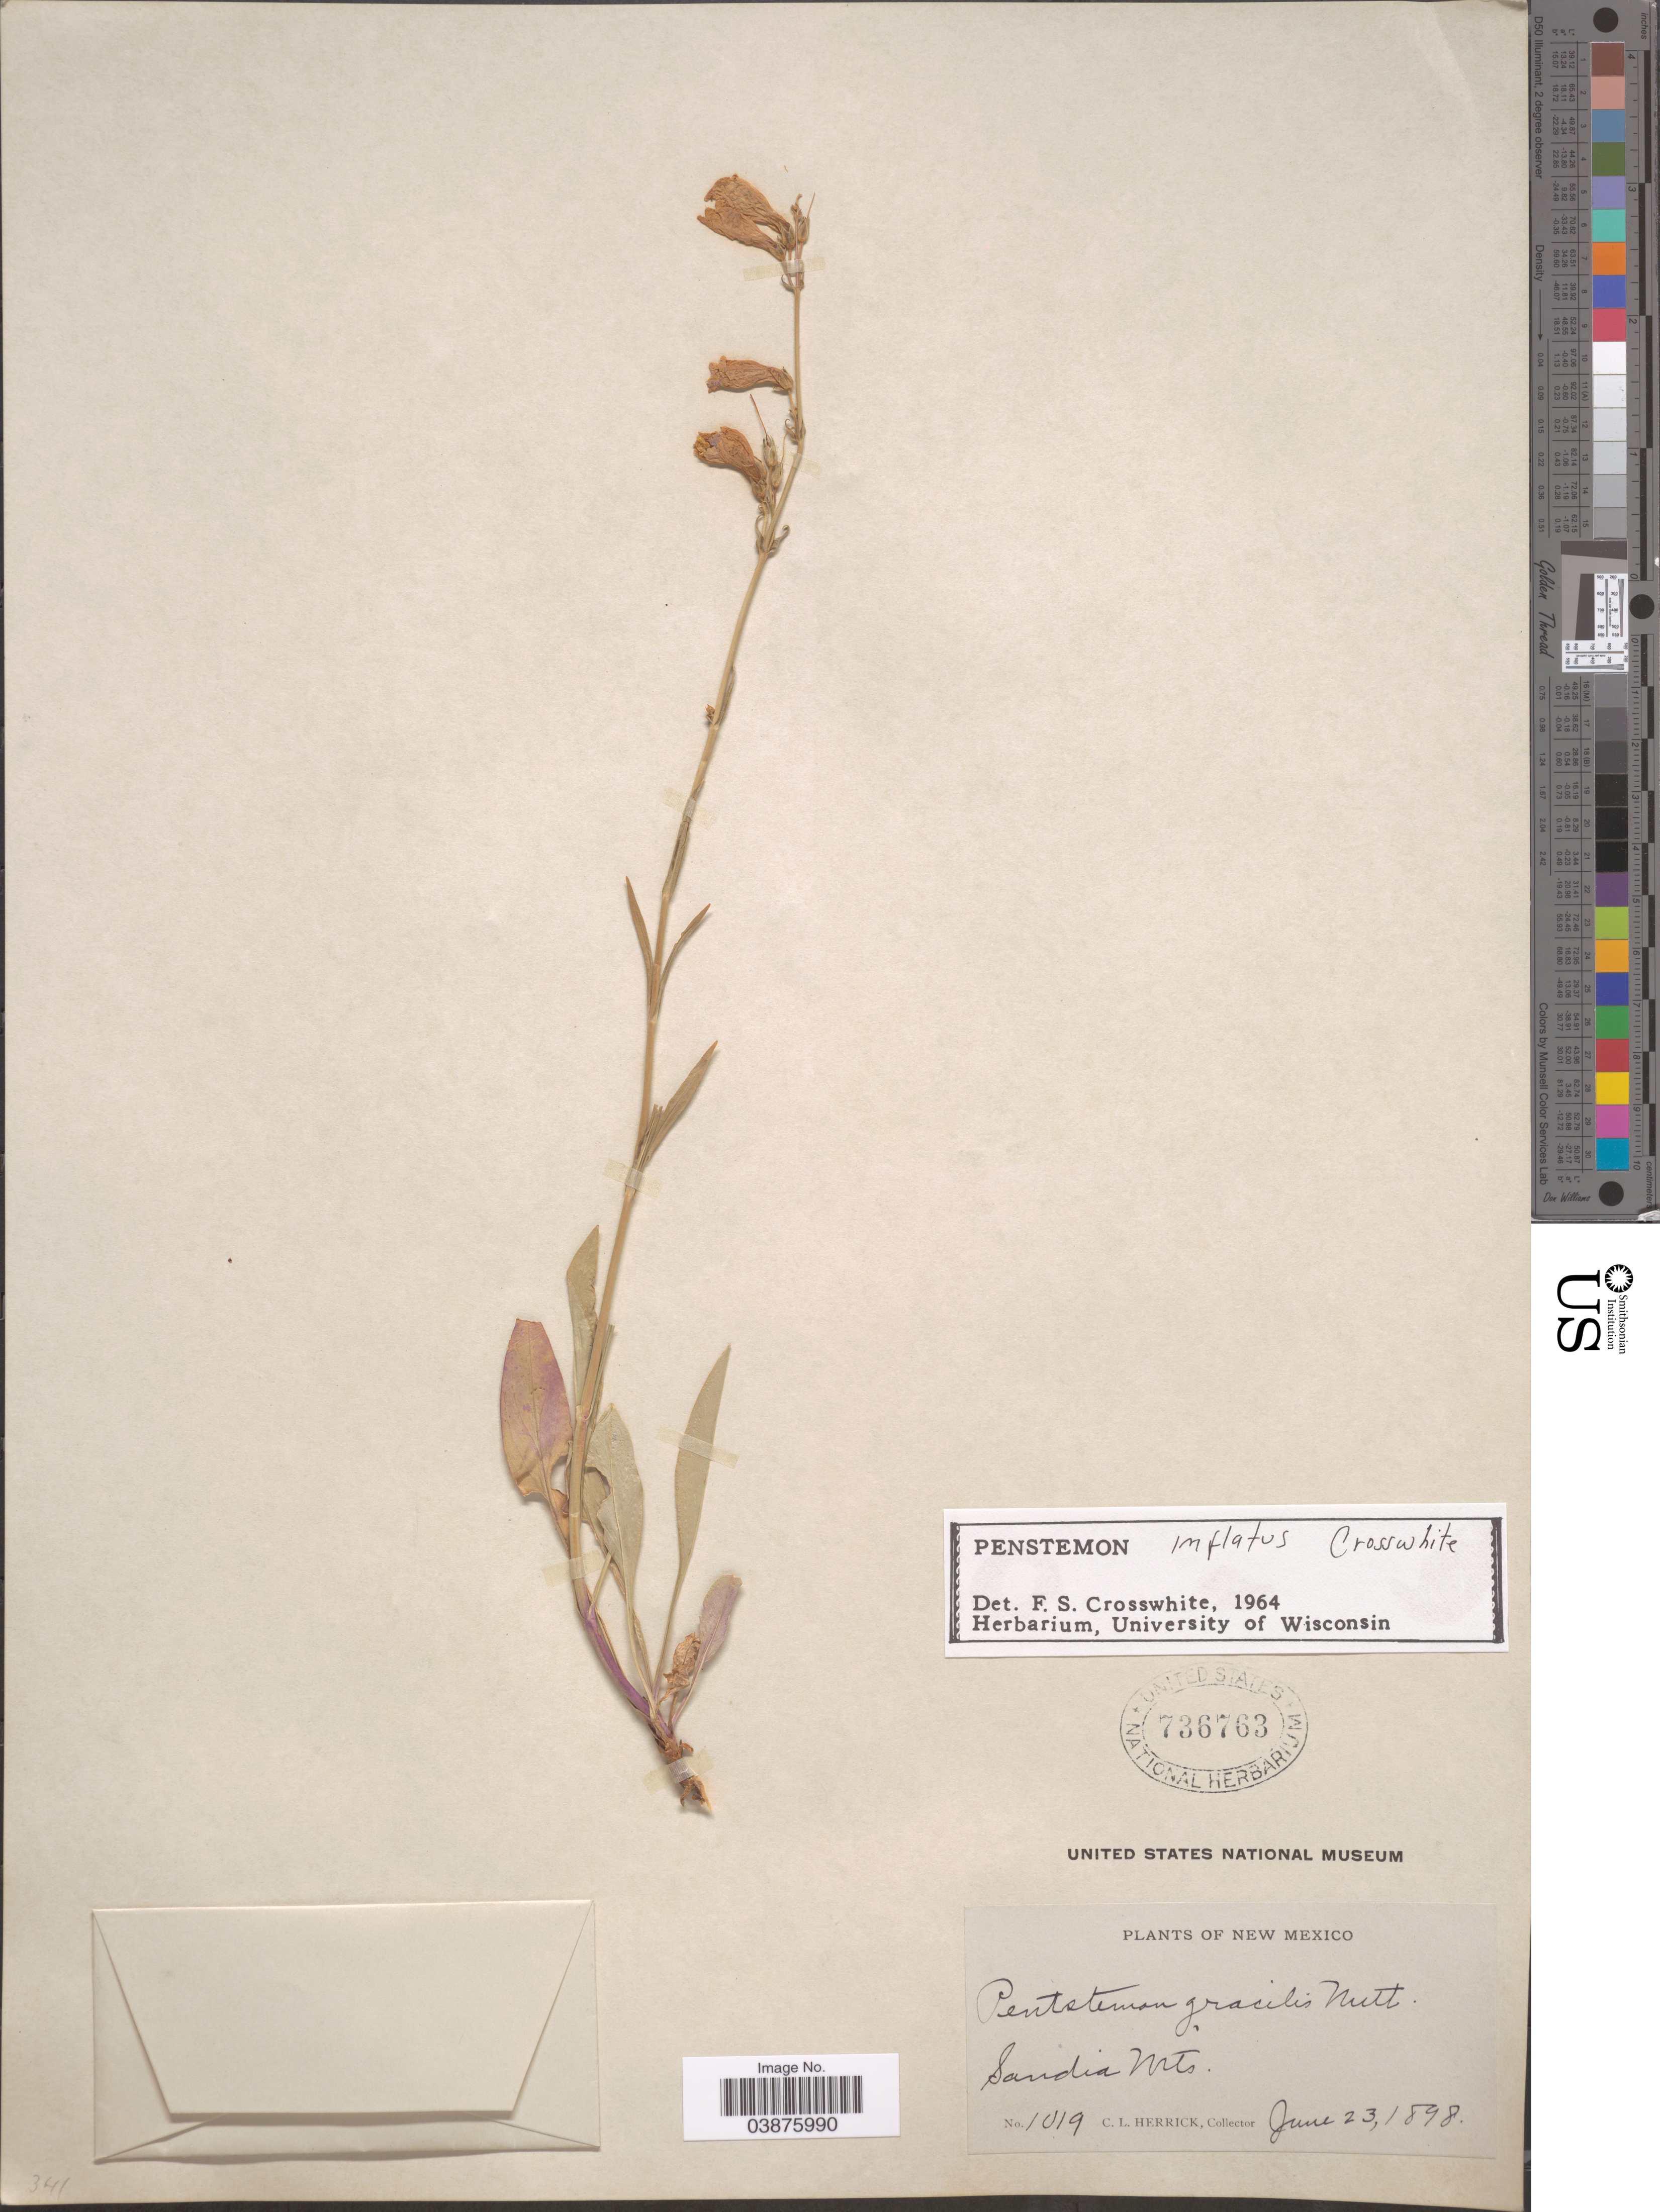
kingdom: Plantae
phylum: Tracheophyta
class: Magnoliopsida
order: Lamiales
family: Plantaginaceae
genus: Penstemon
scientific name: Penstemon inflatus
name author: Crosswh.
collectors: C. Herrick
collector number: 1019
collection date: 1898-06-23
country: United States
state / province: New Mexico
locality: Sandia Mts.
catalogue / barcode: US 736763